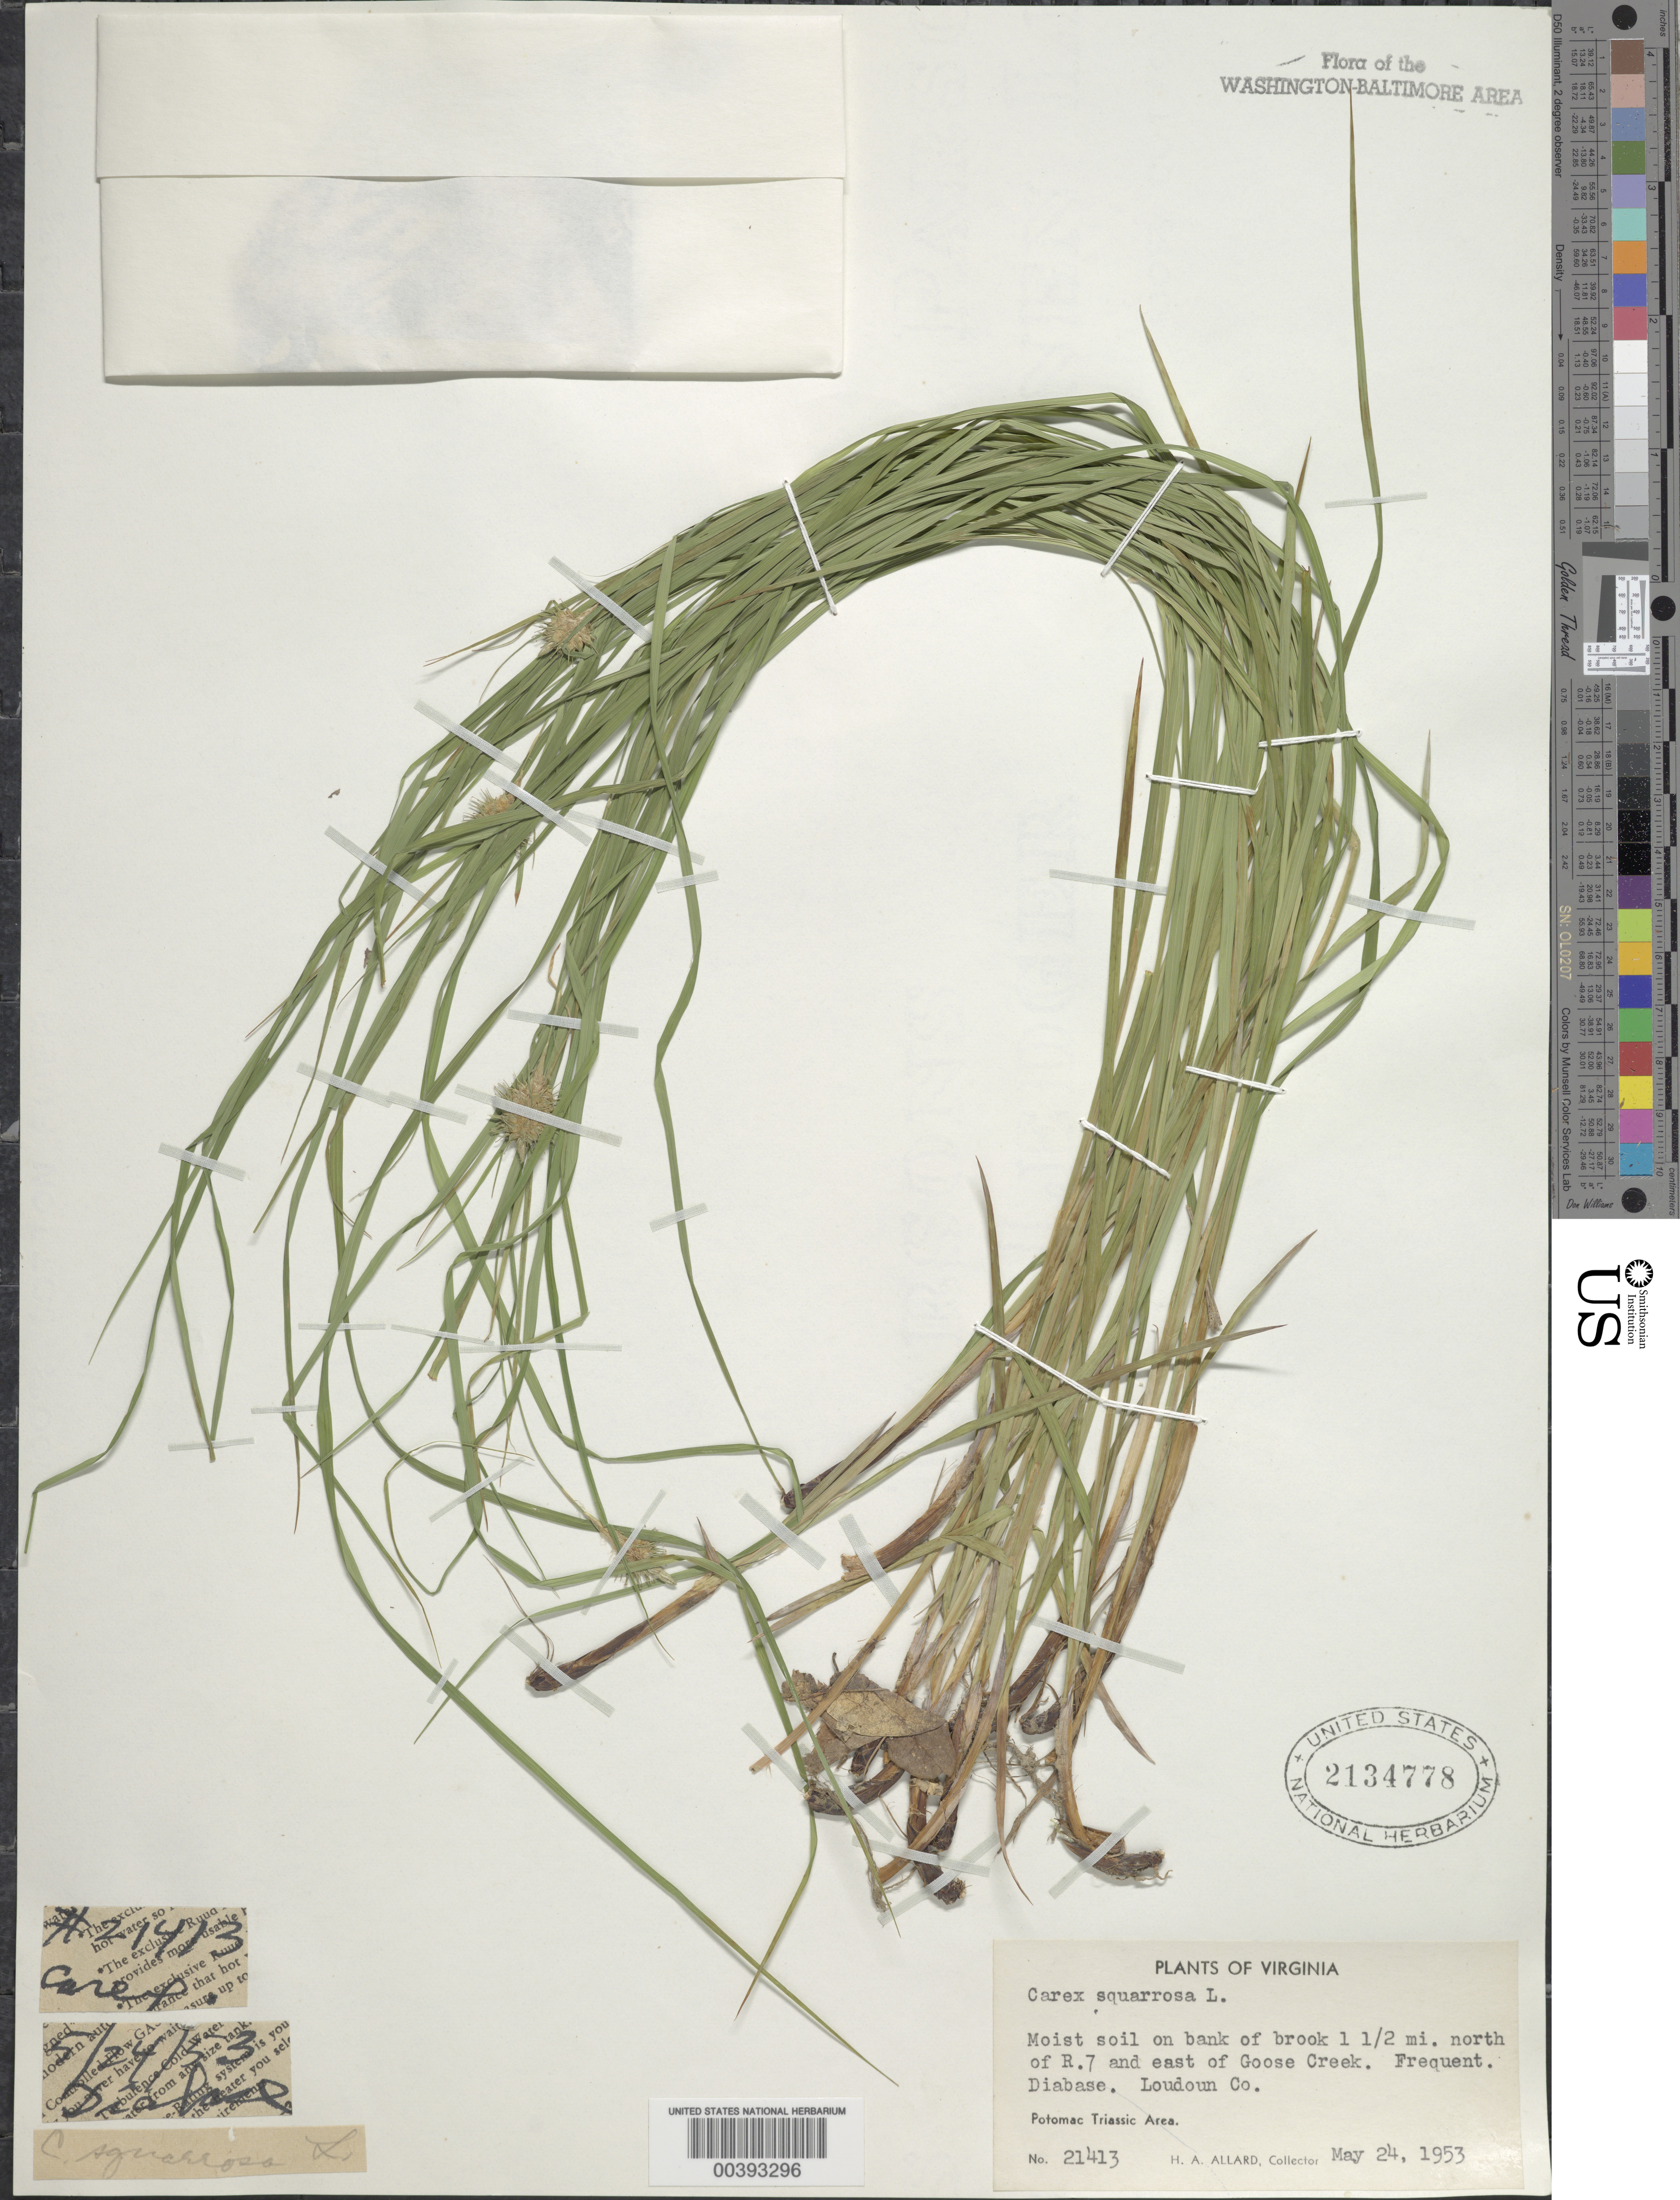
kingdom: Plantae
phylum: Tracheophyta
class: Liliopsida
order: Poales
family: Cyperaceae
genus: Carex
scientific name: Carex squarrosa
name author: L.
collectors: H. A. Allard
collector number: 21413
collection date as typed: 24 May 1953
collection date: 1953-05-24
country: United States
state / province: Virginia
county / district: Loudoun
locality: North of Route 7 and east of Goose Creek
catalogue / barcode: US 2134778